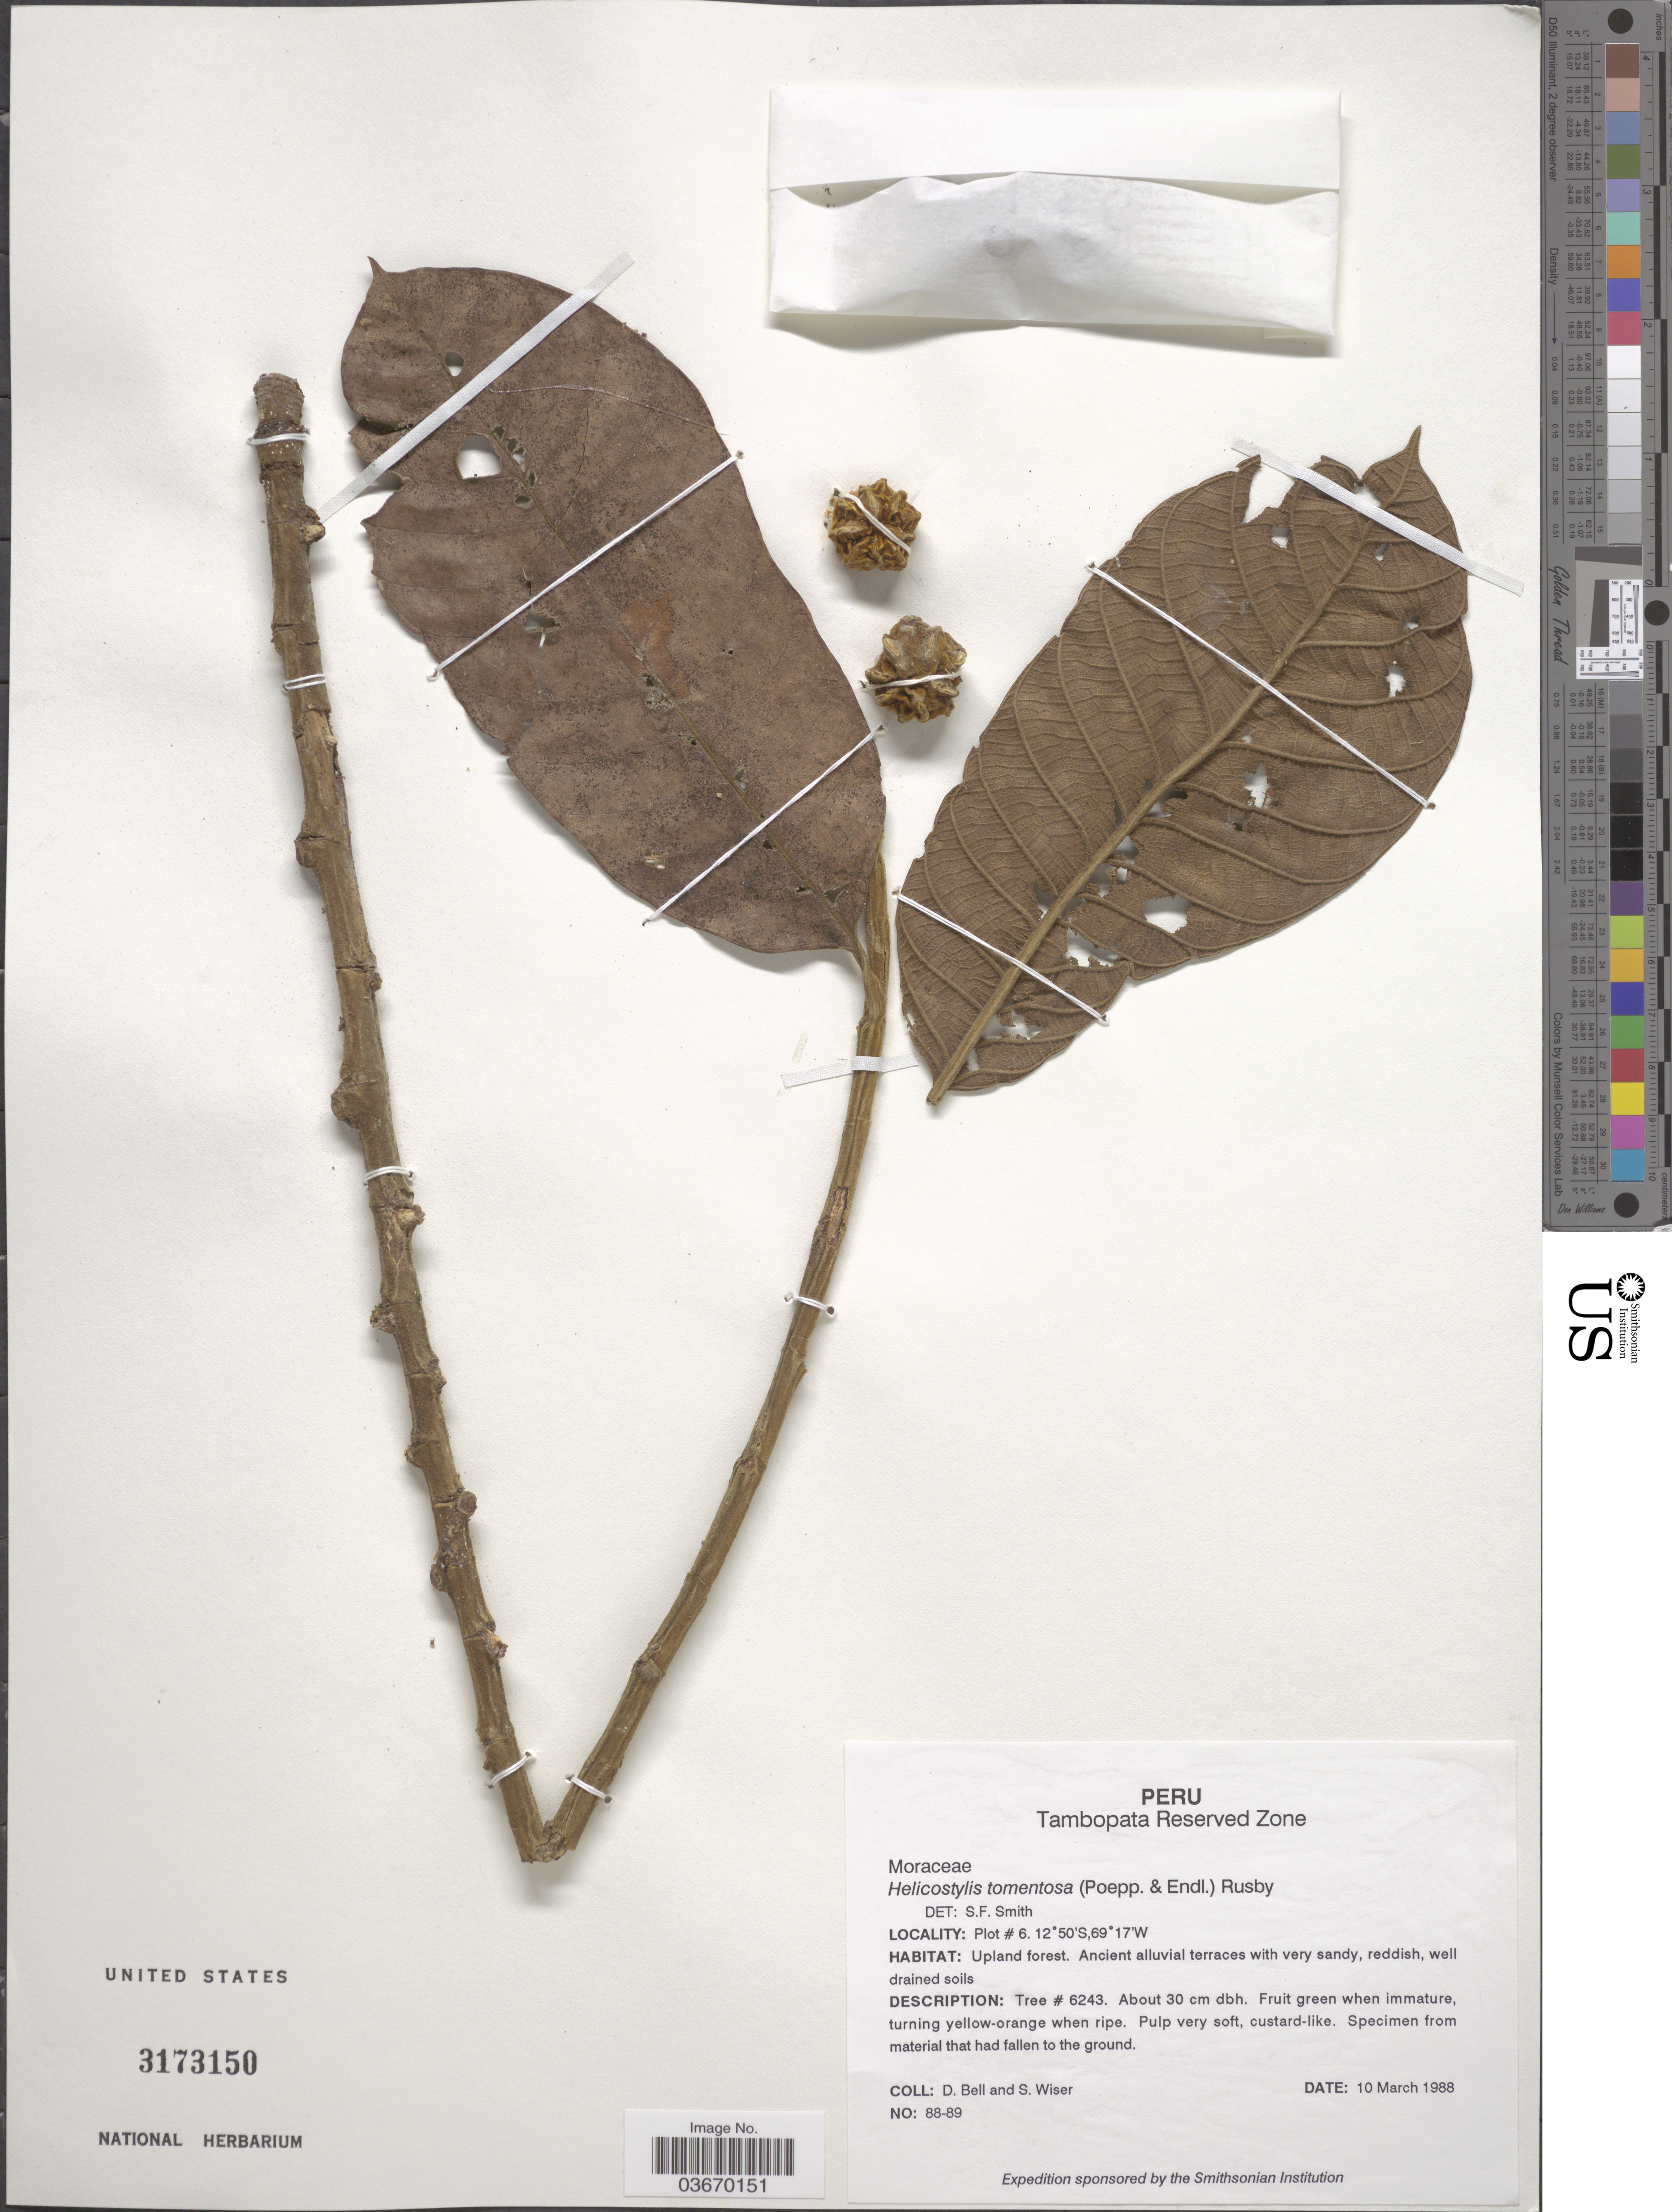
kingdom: Plantae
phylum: Tracheophyta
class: Magnoliopsida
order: Rosales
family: Moraceae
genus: Helicostylis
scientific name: Helicostylis tomentosa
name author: (Poepp. & Endl.) Rusby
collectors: D. A. Bell & S. Wiser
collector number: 88-89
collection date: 1988-03-10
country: Peru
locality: Tambopata Reserved Zone. Plot #6.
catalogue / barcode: US 3173150